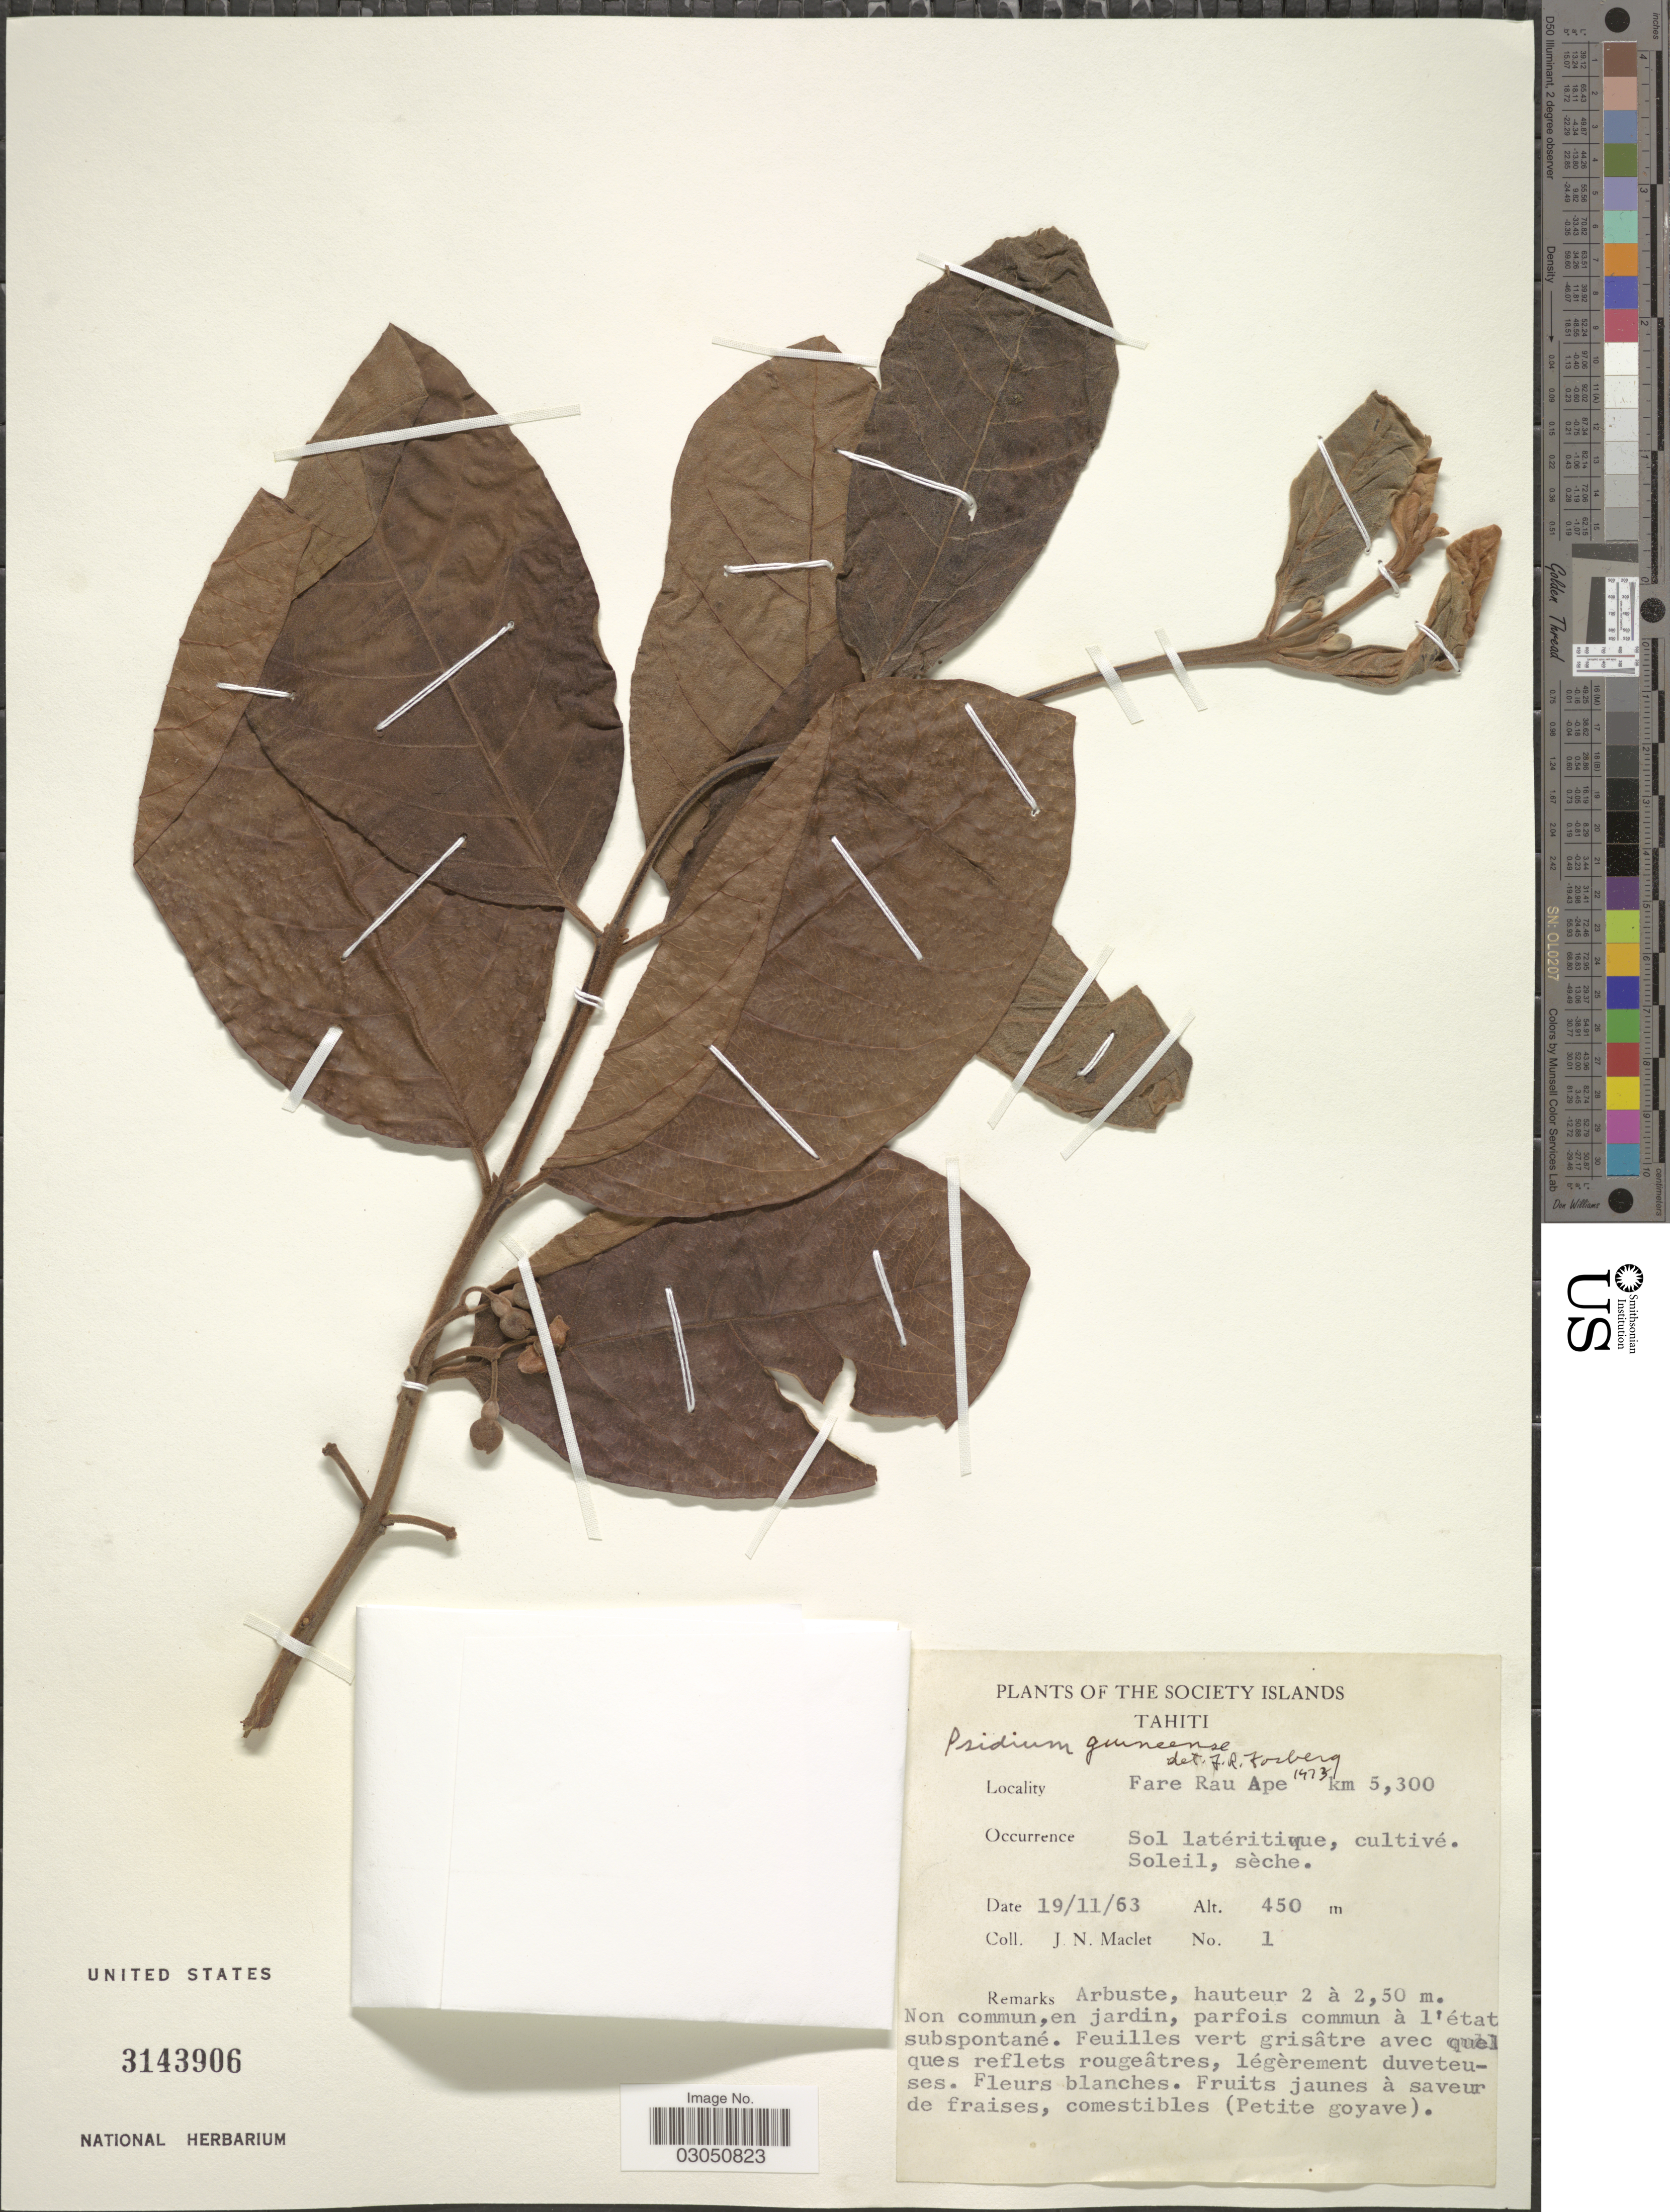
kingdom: Plantae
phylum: Tracheophyta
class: Magnoliopsida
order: Myrtales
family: Myrtaceae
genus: Psidium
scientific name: Psidium guineense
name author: Sw.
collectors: J. Maclet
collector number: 1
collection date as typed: Transcribed d/m/y: 19/11/63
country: French Polynesia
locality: Society Islands. Tahiti. Fare Rau Ape. km 5300.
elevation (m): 450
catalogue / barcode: US 3143906